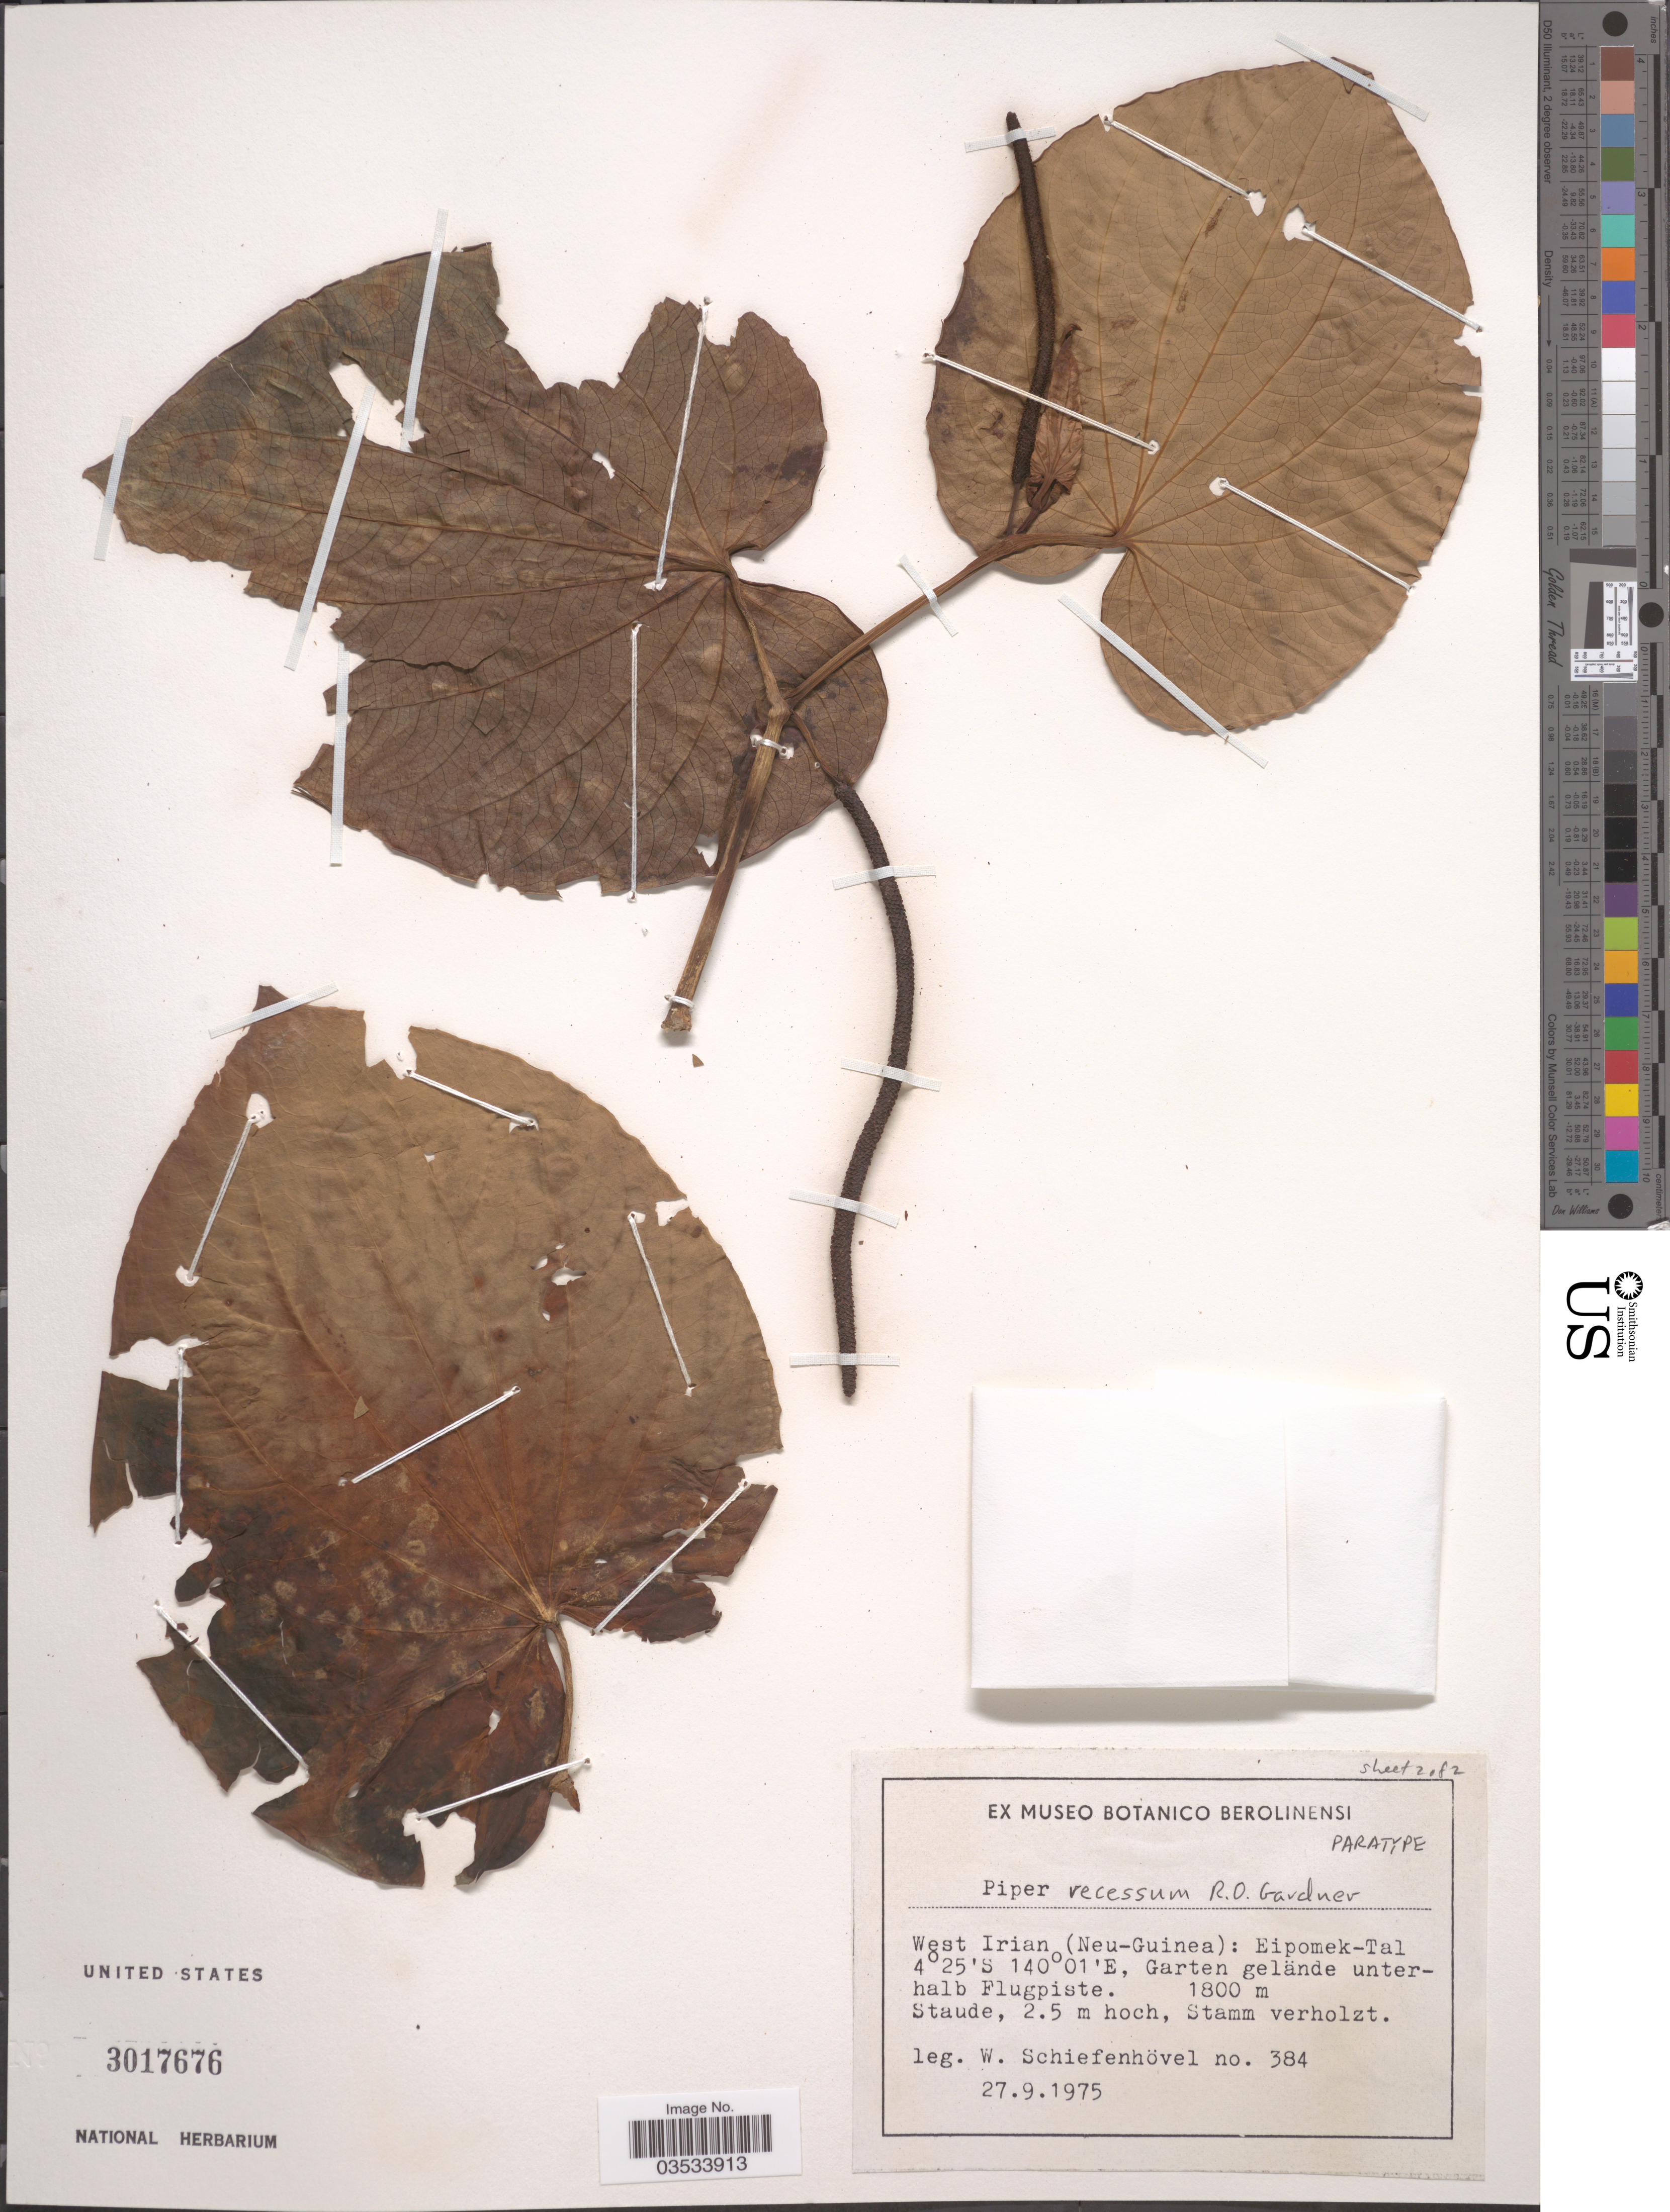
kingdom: Plantae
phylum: Tracheophyta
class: Magnoliopsida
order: Piperales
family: Piperaceae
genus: Piper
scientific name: Piper recessum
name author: R.O. Gardner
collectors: W. Schiefenhövel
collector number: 384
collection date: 1975-09-27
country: Indonesia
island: New Guinea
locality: West Irian (Neu Guinea), Eipomek-Tal.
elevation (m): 1800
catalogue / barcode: US 3017676